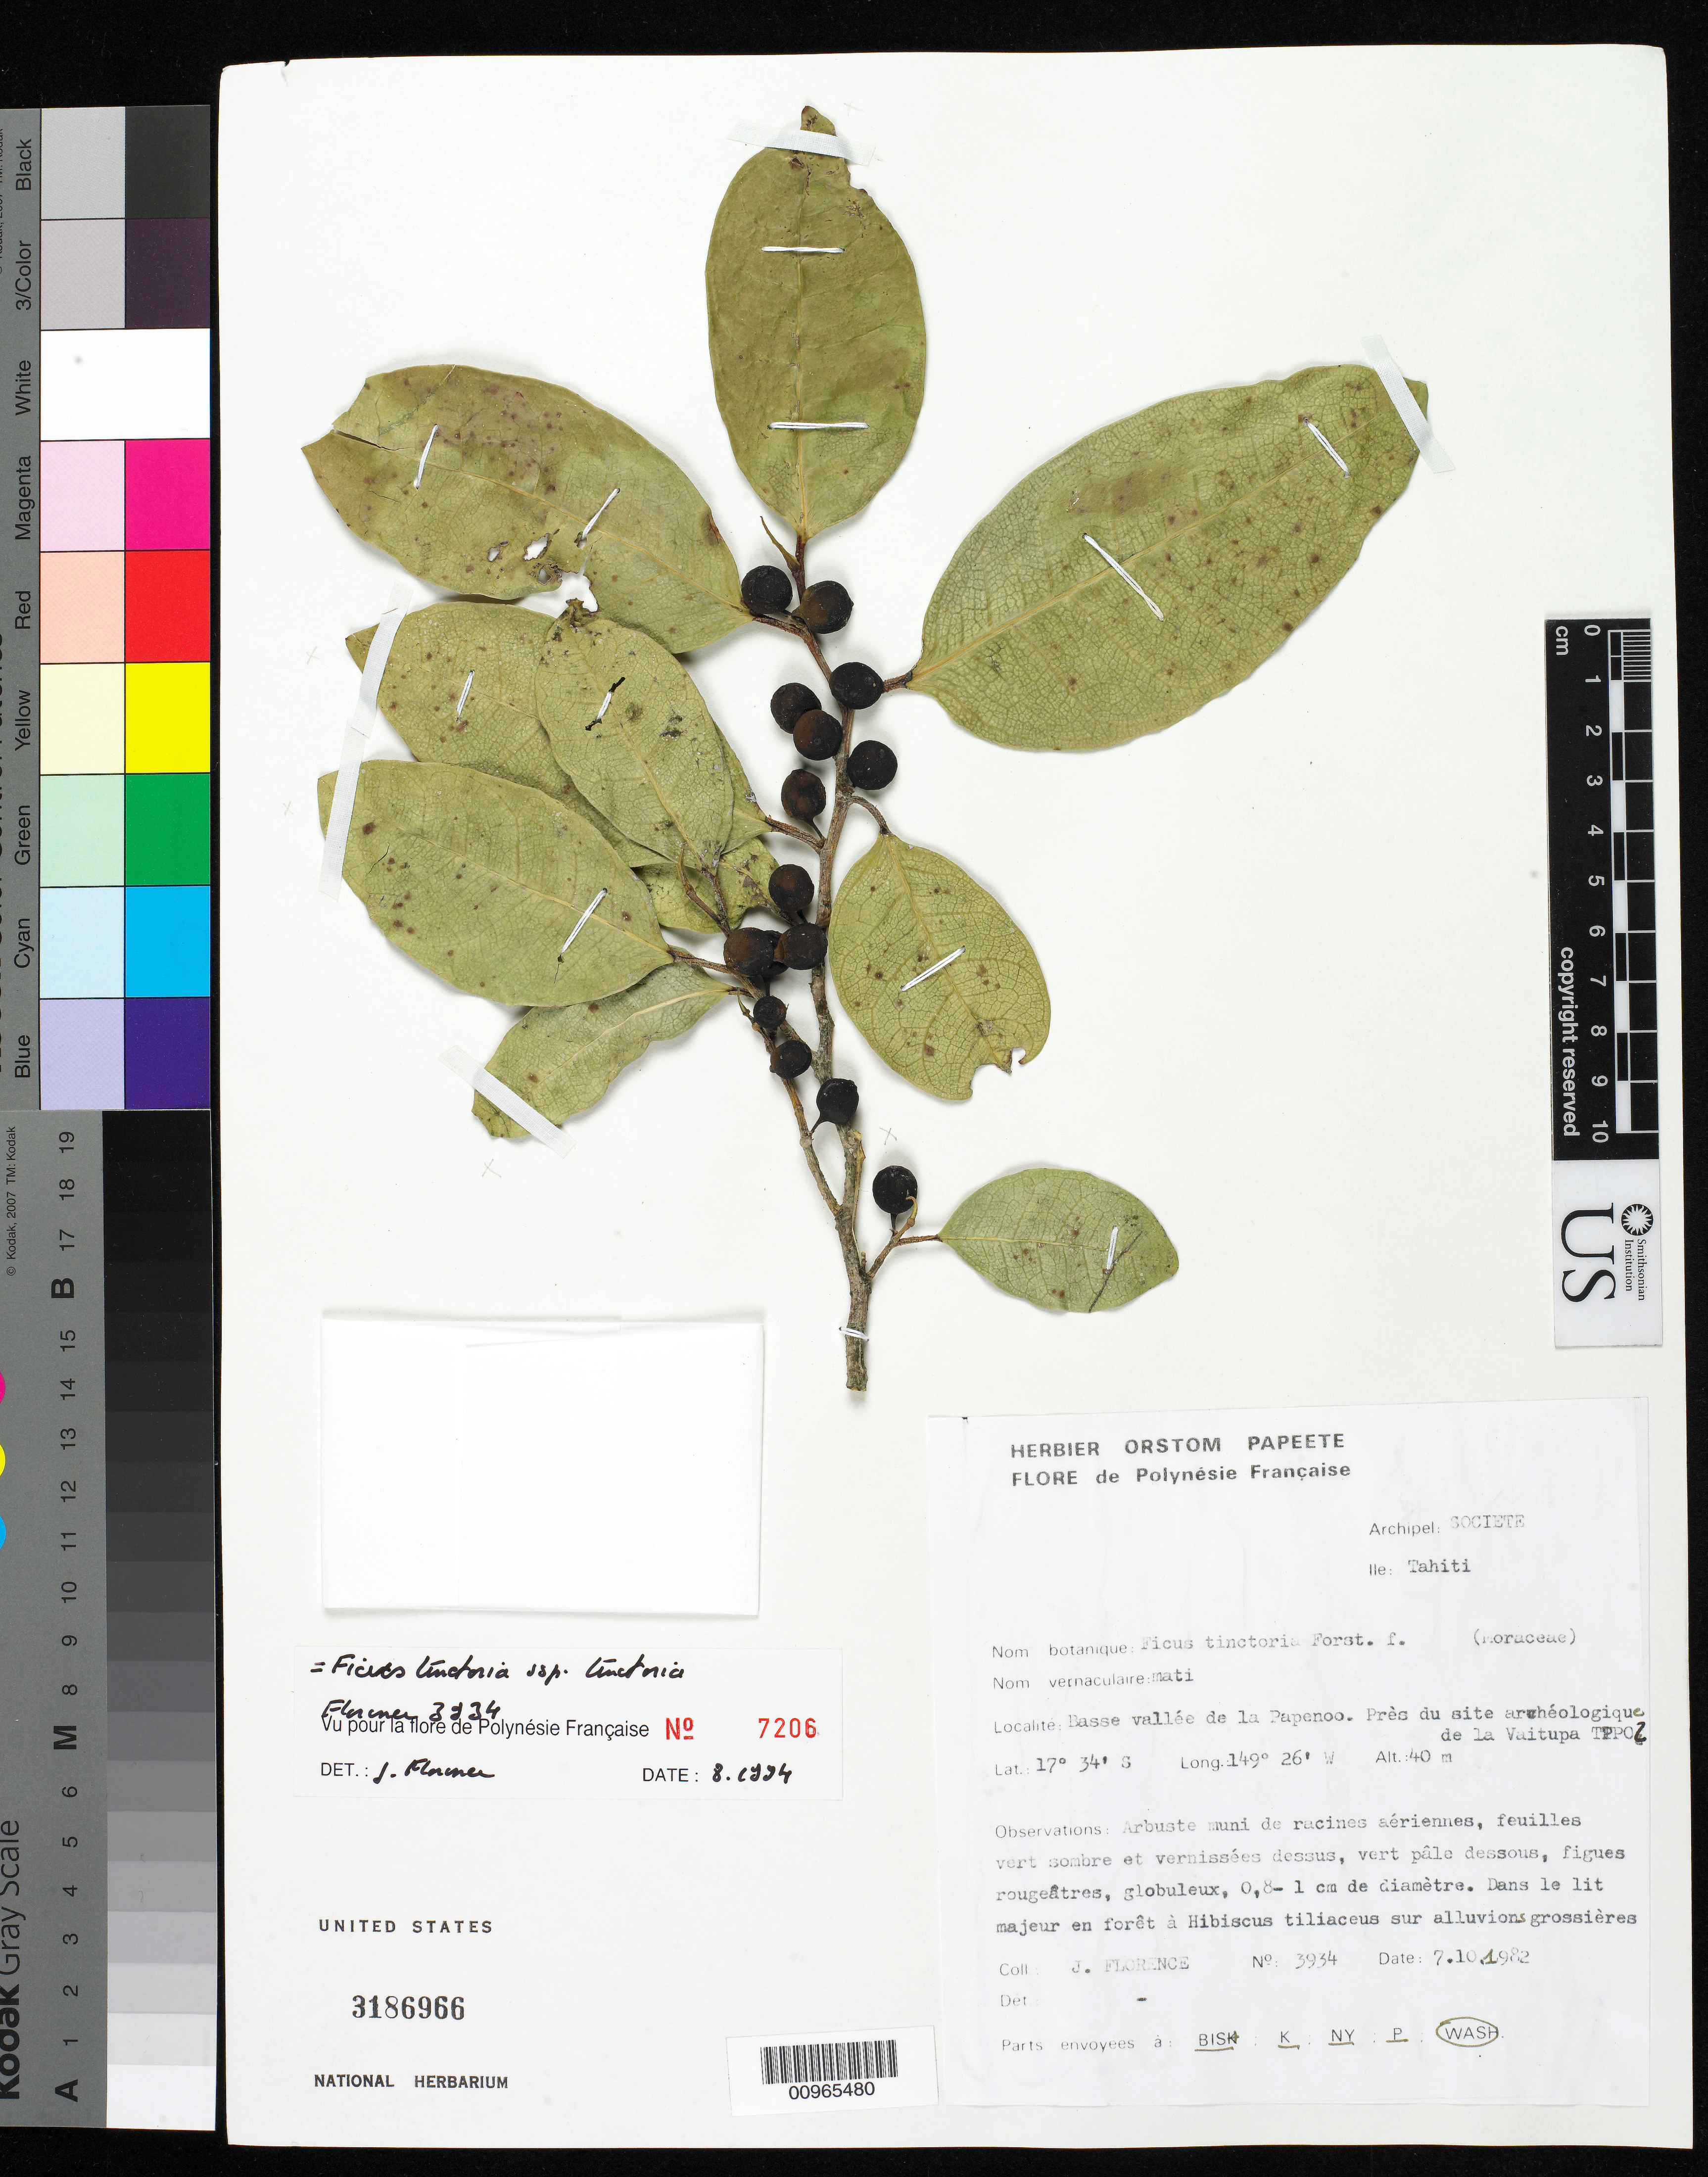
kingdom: Plantae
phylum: Tracheophyta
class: Magnoliopsida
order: Rosales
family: Moraceae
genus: Ficus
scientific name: Ficus tinctoria subsp. tinctoria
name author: G. Forst.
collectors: J. Florence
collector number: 3934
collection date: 1982-07-10 or 1982-10-07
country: French Polynesia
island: Tahiti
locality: (in French) Basse valee de la Papenoo. Pres du site archelogique de la Vaitupa TPPOZ.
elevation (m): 40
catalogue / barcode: US 3186966